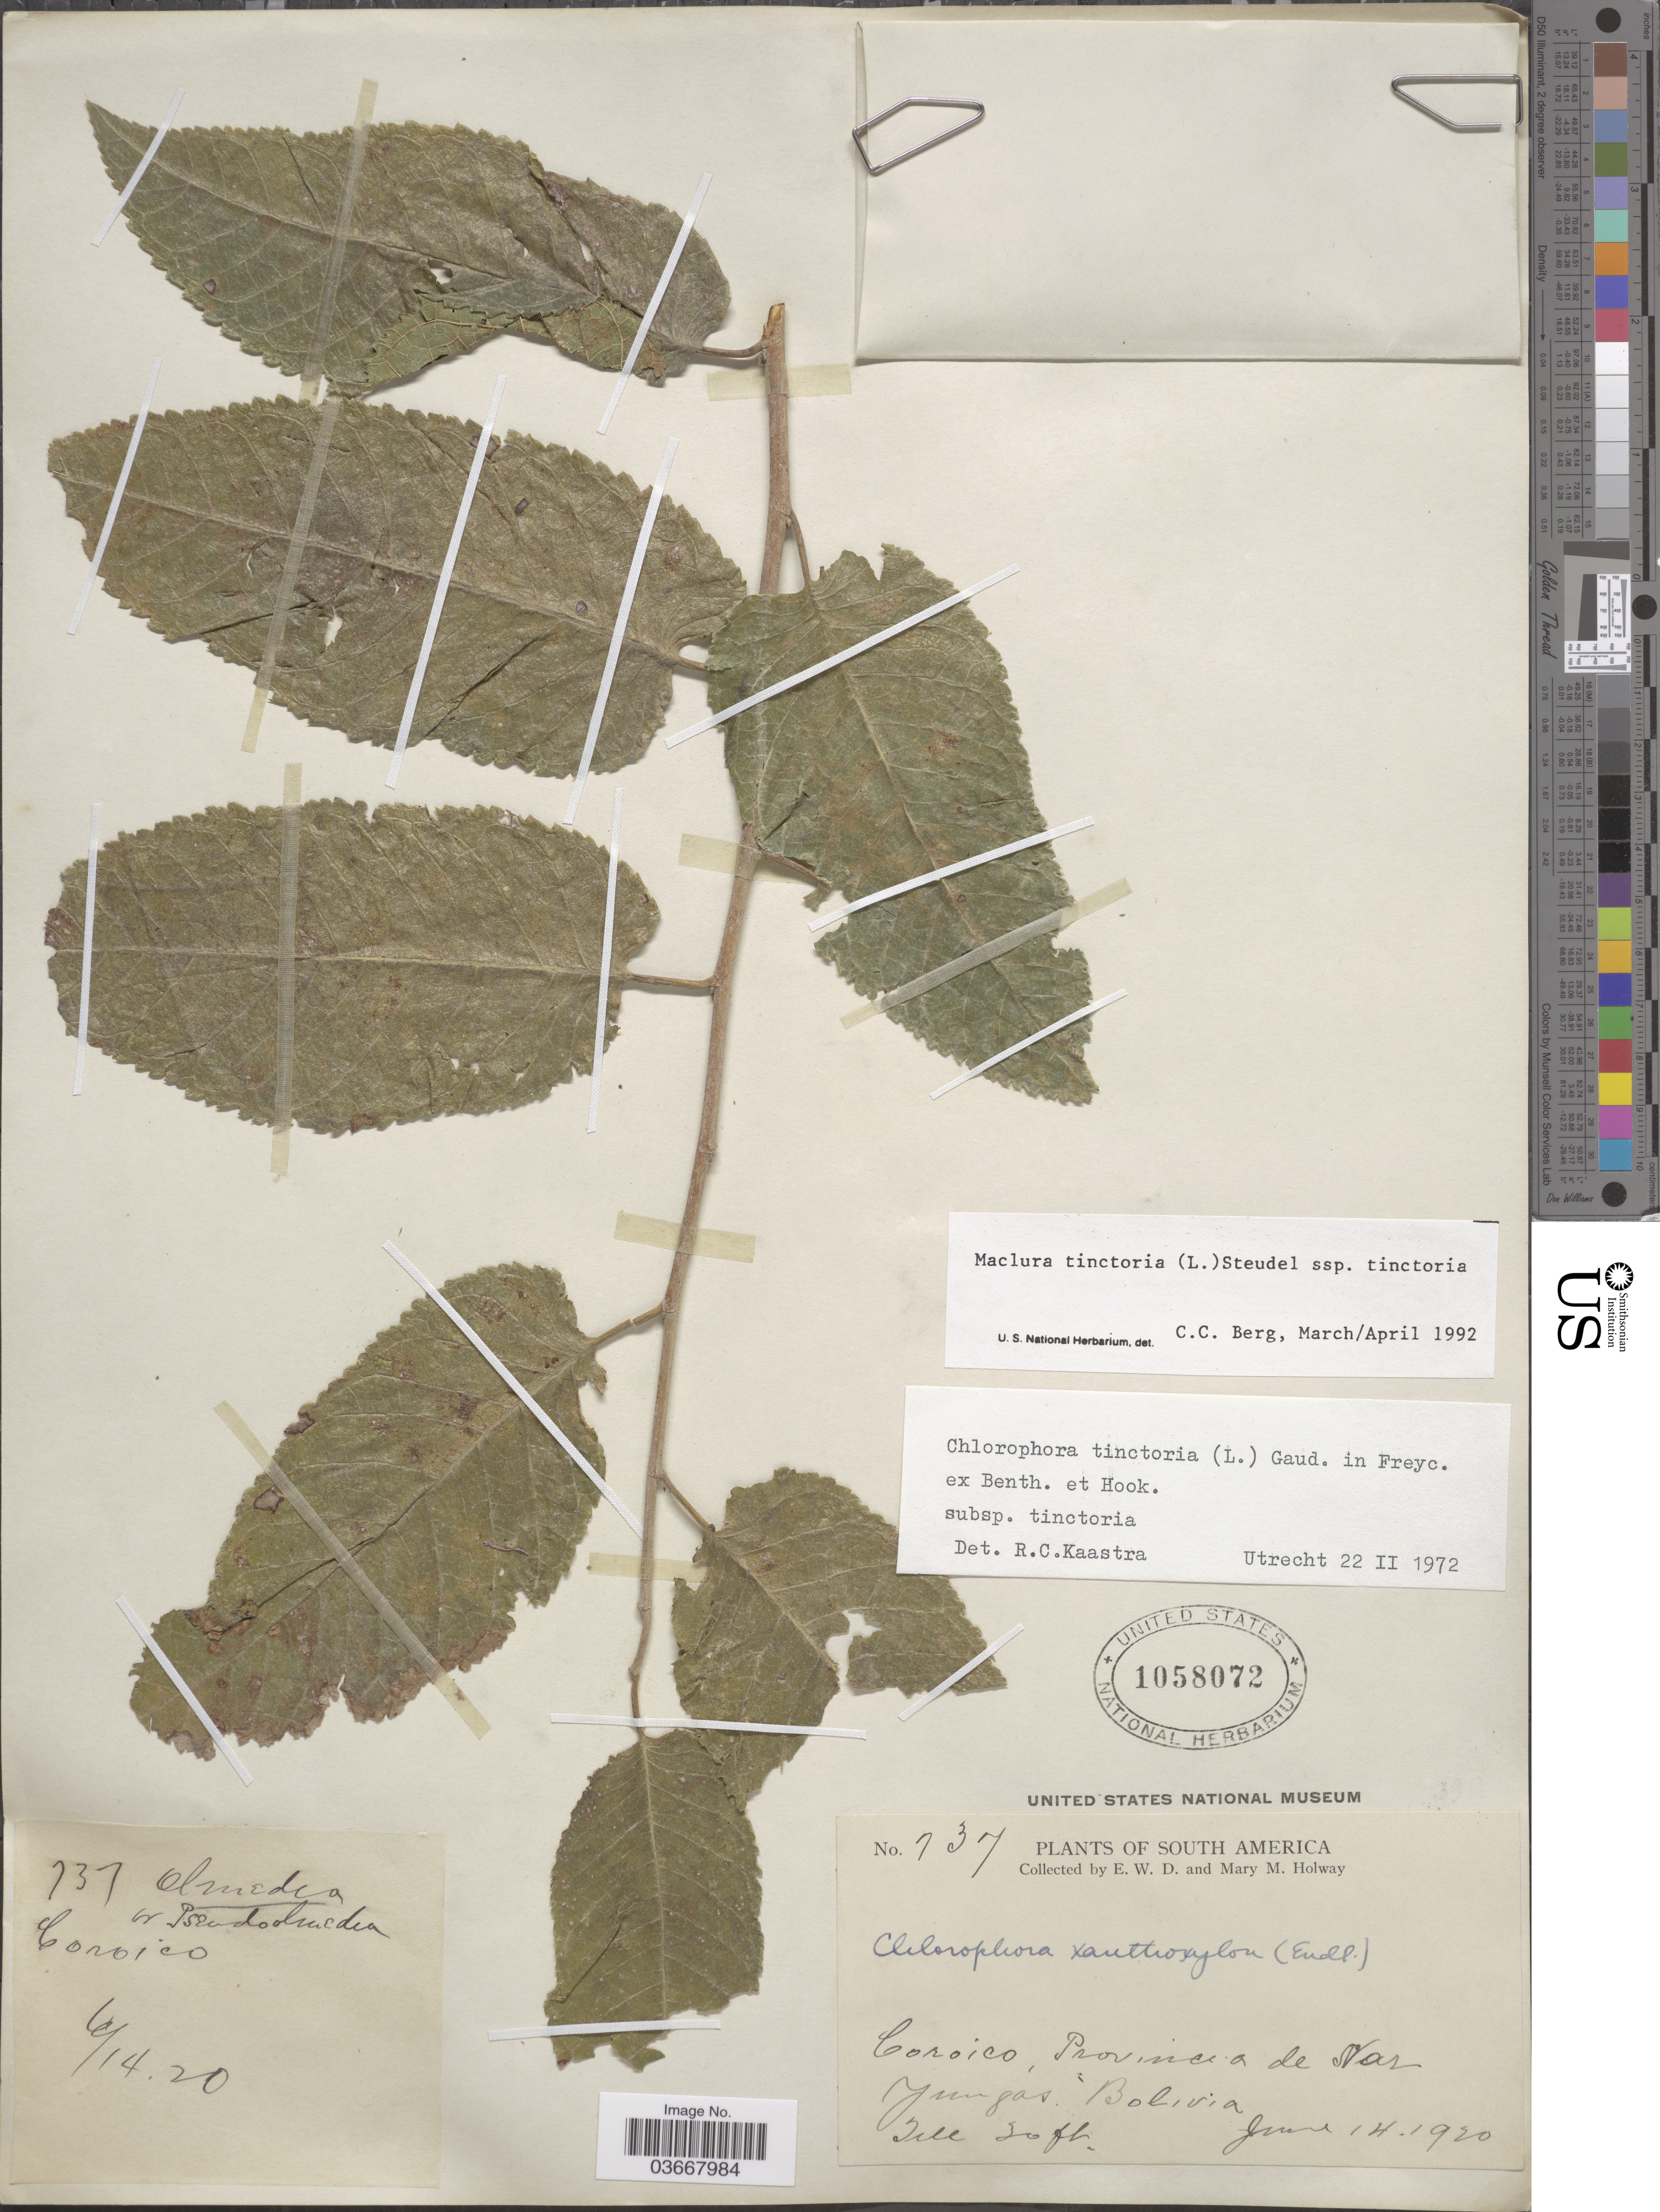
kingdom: Plantae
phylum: Tracheophyta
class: Magnoliopsida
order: Rosales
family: Moraceae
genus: Maclura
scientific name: Maclura tinctoria subsp. tinctoria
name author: (L.) D. Don ex Steud.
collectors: E. W. D. Holway & M. M. Holway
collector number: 737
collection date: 1920-06-14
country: Bolivia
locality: Coroico, Provincia de Vaz* Yungas.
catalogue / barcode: US 1058072